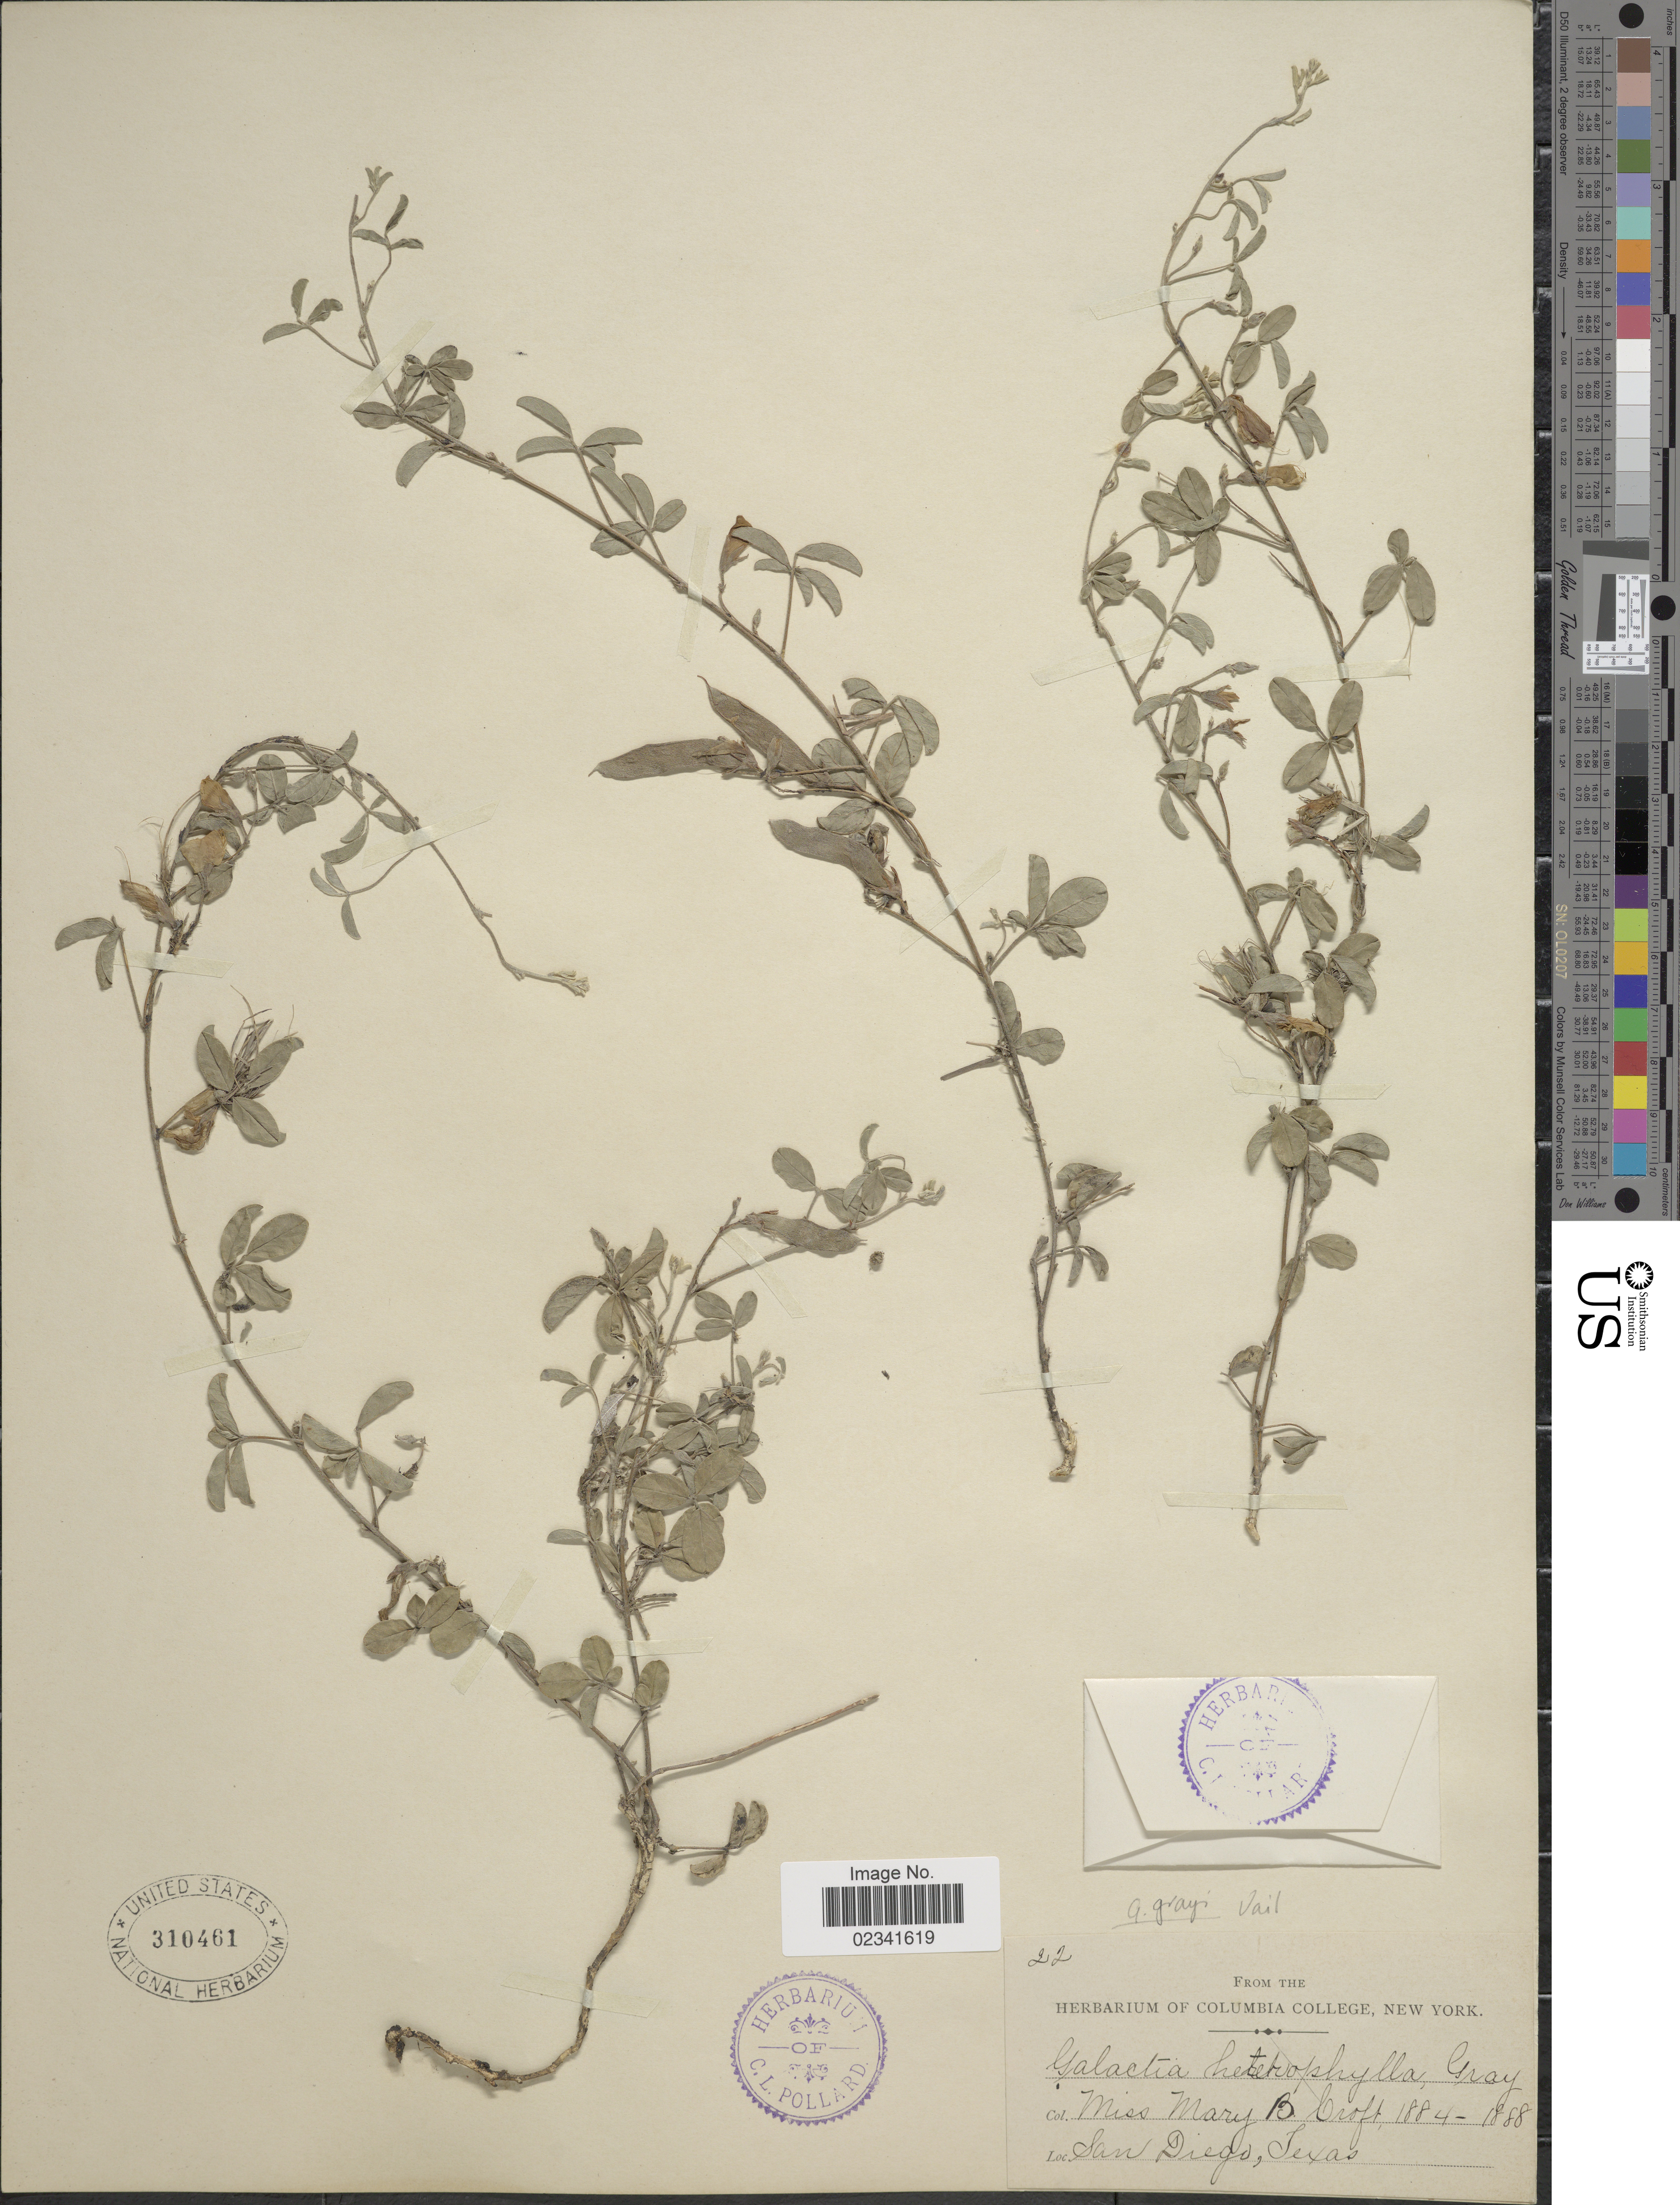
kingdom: Plantae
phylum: Tracheophyta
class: Magnoliopsida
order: Fabales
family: Fabaceae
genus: Galactia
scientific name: Galactia grayi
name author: Vail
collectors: M. Croft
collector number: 22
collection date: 1884/1888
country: United States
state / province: Texas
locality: San Diego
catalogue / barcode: US 310461